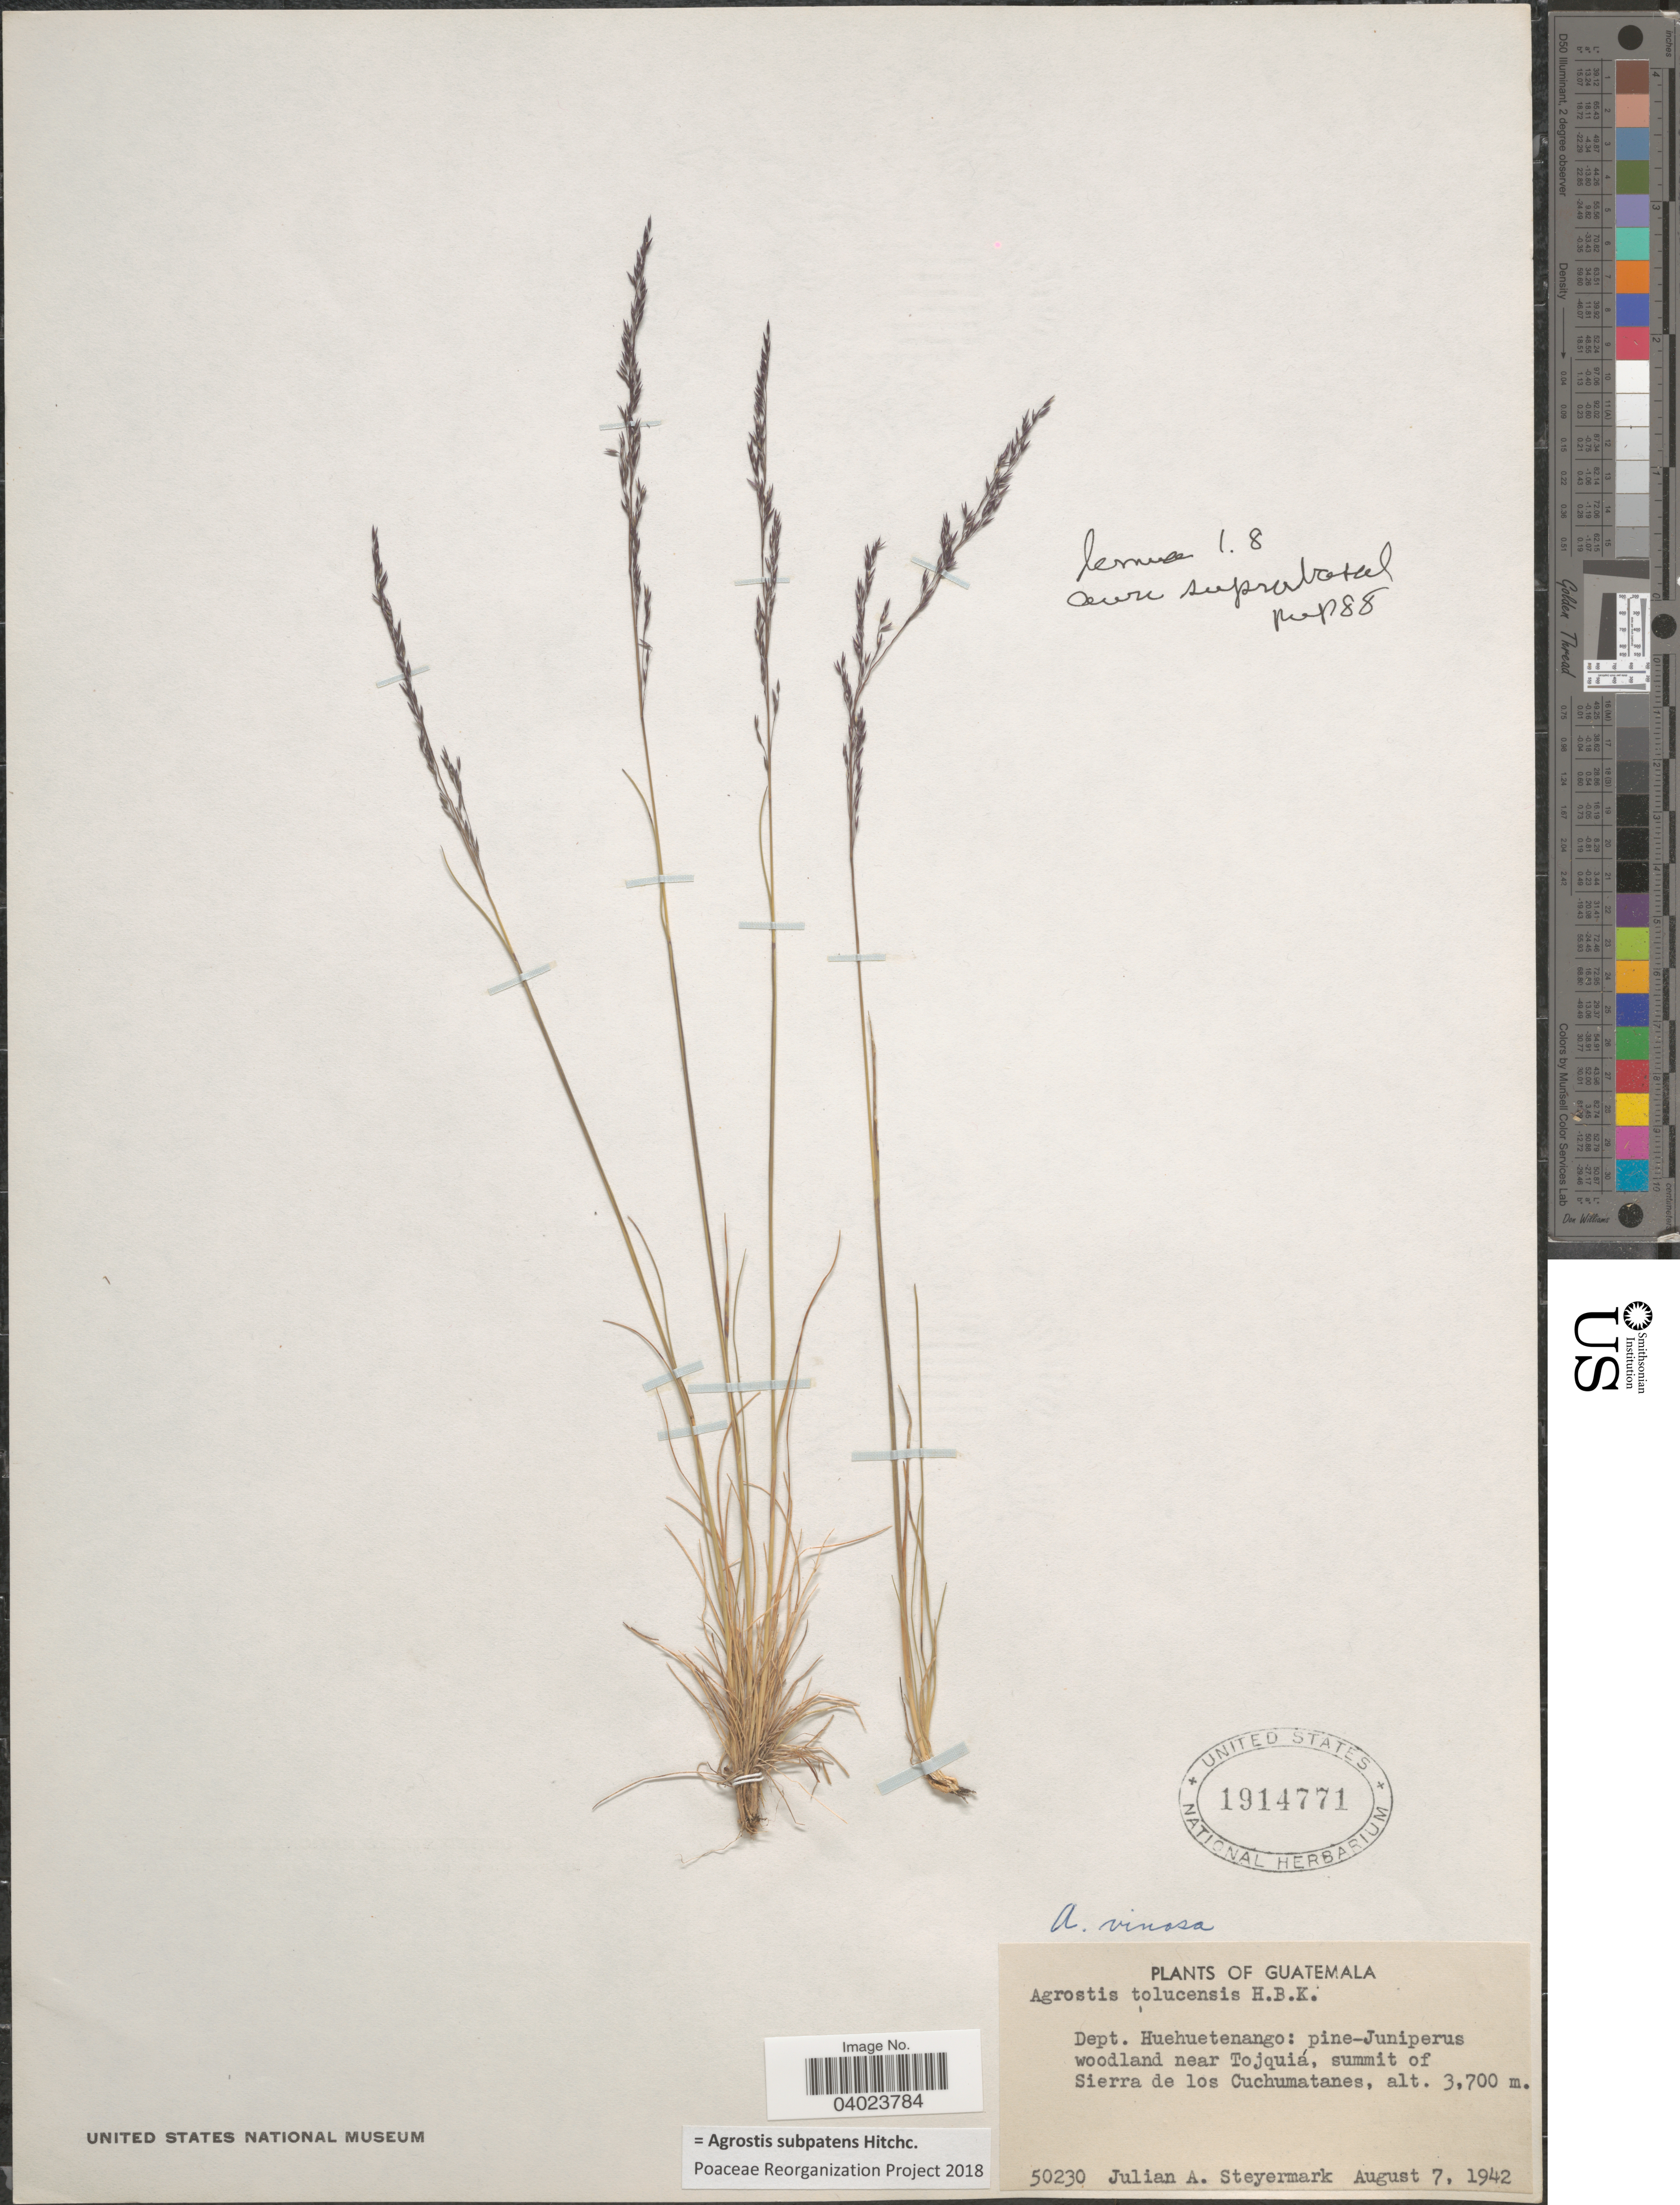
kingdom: Plantae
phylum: Tracheophyta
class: Liliopsida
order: Poales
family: Poaceae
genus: Agrostis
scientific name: Agrostis subpatens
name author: Hitchc.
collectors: J. Steyermark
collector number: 50230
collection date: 1942-08-07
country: Guatemala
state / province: Huehuetenango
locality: Dept. Huehuetenango: pine-Juniperus woodland near Tojquiá, summit of Sierra de los Cuchumatanes.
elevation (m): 3700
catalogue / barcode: US 1914771